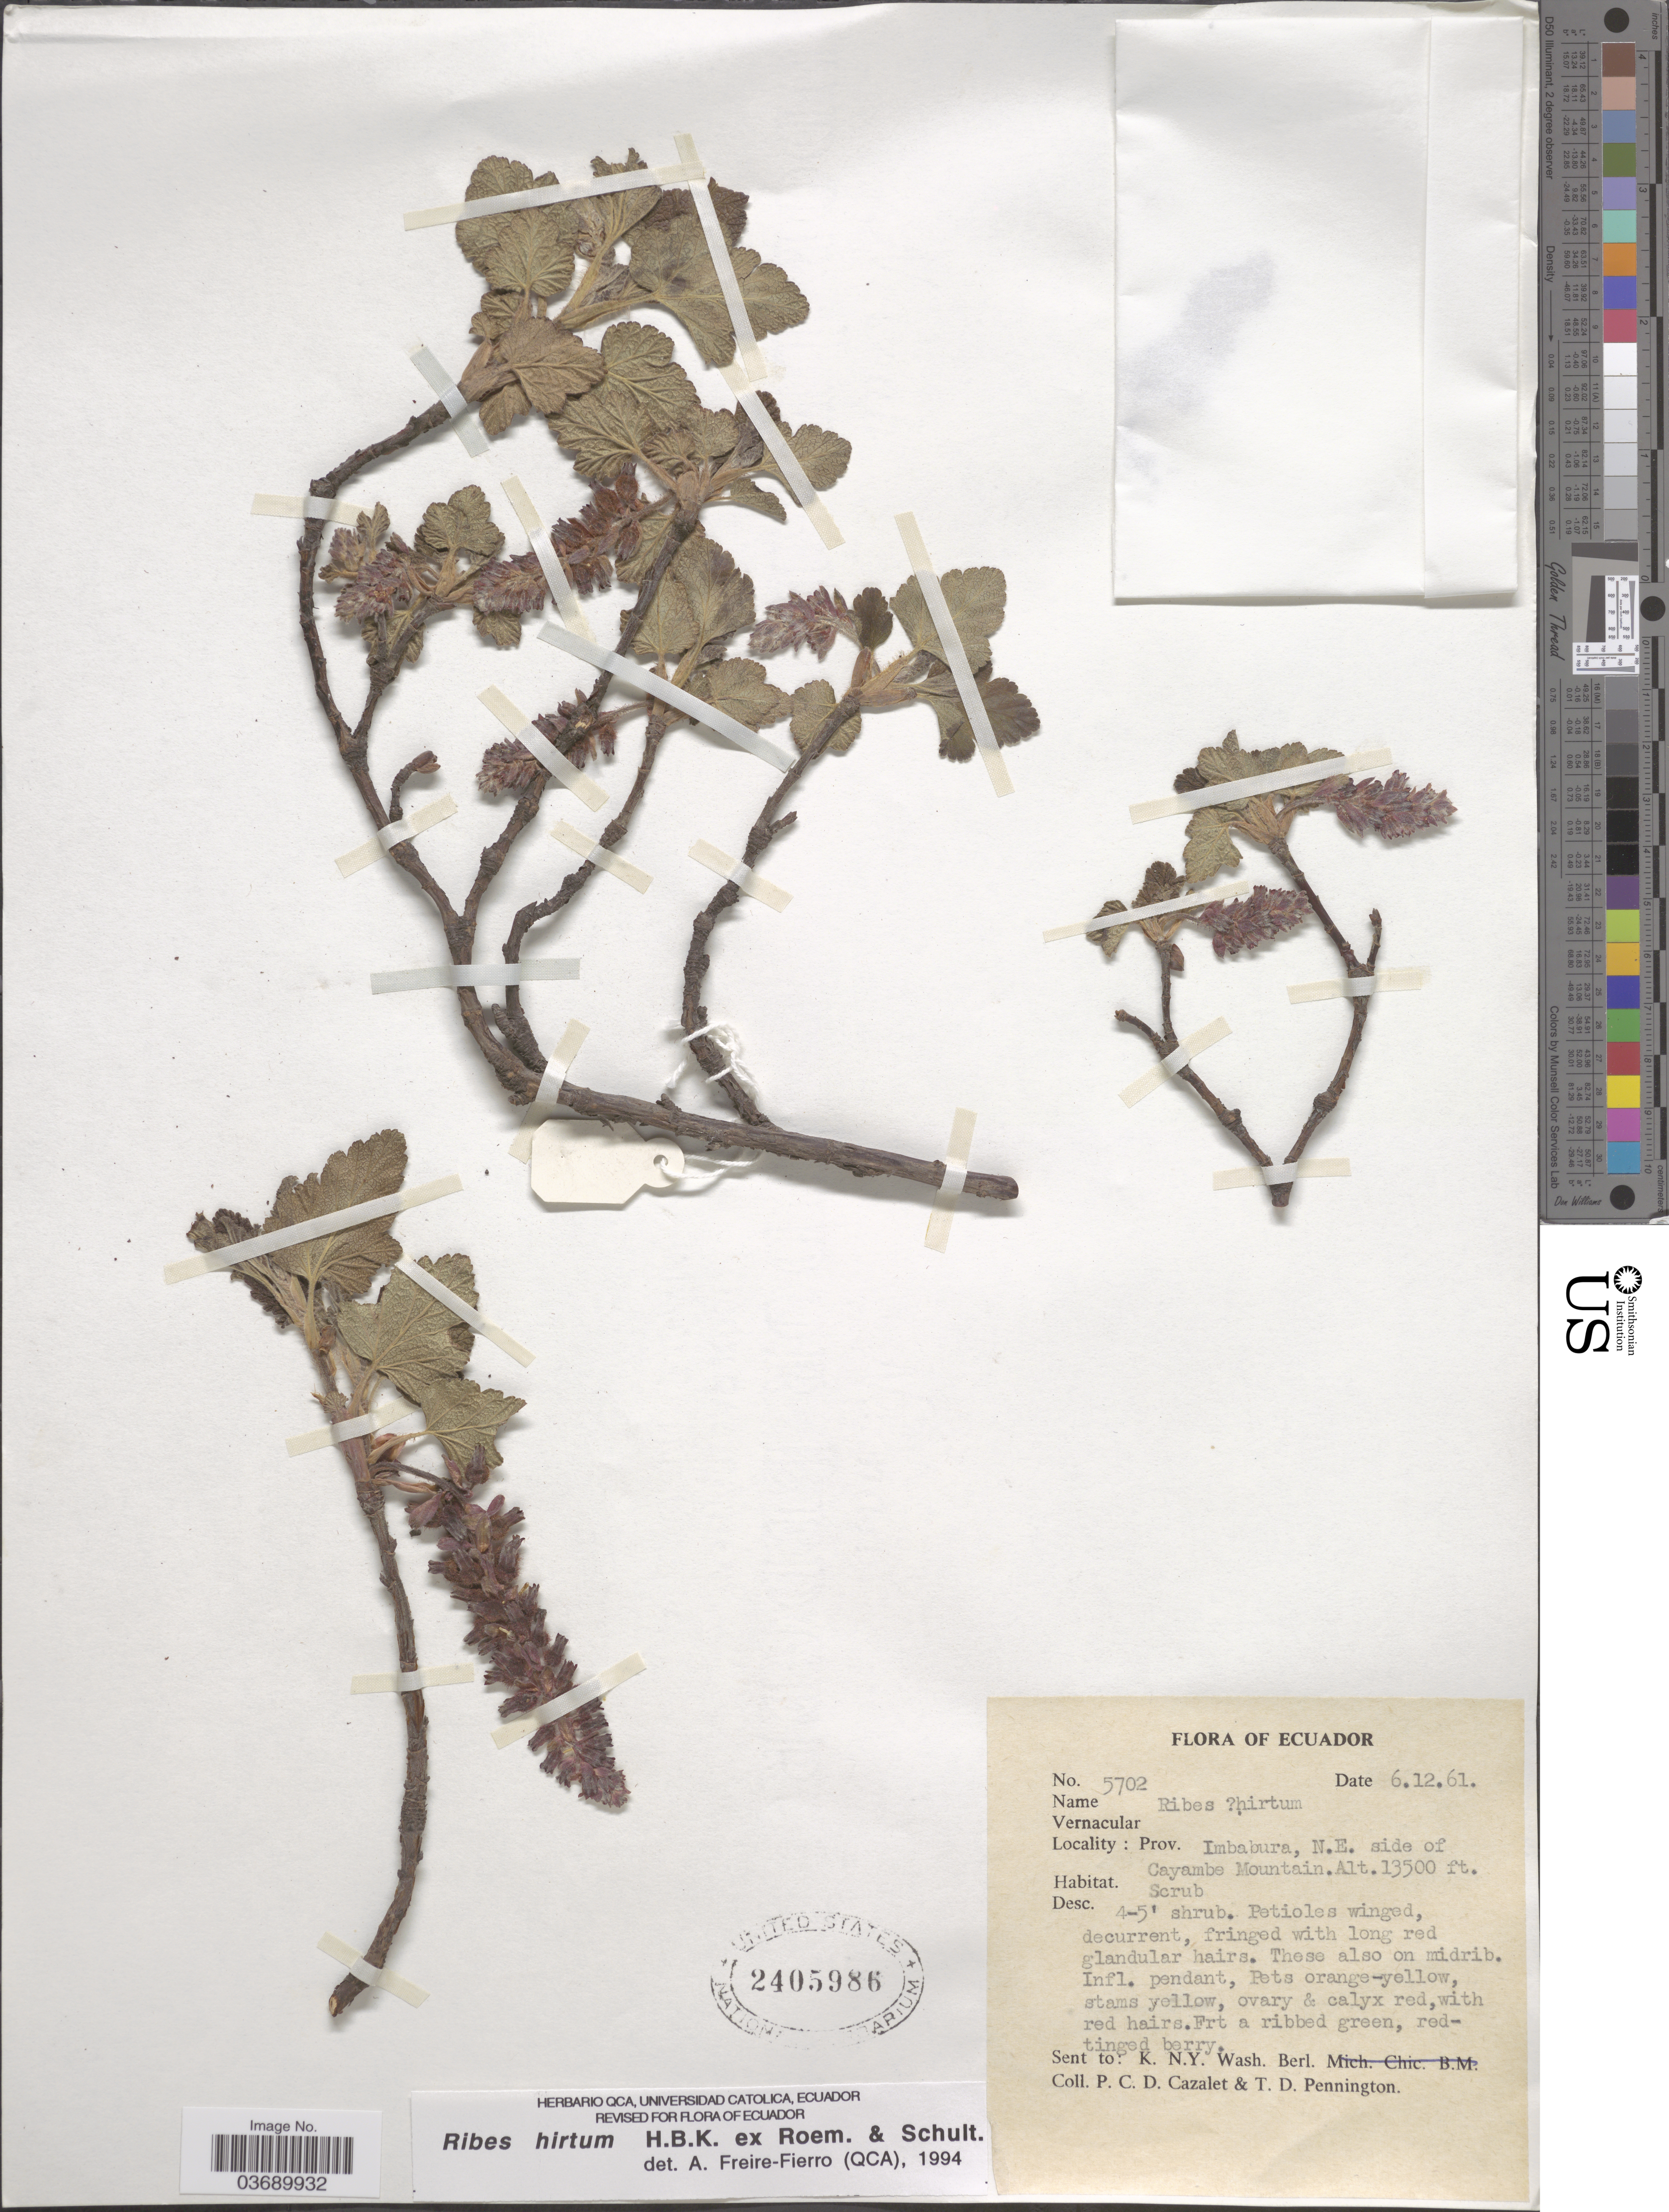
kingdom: Plantae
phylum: Tracheophyta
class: Magnoliopsida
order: Saxifragales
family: Grossulariaceae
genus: Ribes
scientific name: Ribes hirtum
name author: Roem. & Schult.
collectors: P. C. D. Cazalet & T. D. Pennington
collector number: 5702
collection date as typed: Transcribed d/m/y: 6/12/61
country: Ecuador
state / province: Imbabura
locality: N.E. side of Cayambe Mountain.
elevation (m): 4115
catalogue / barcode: US 2405986